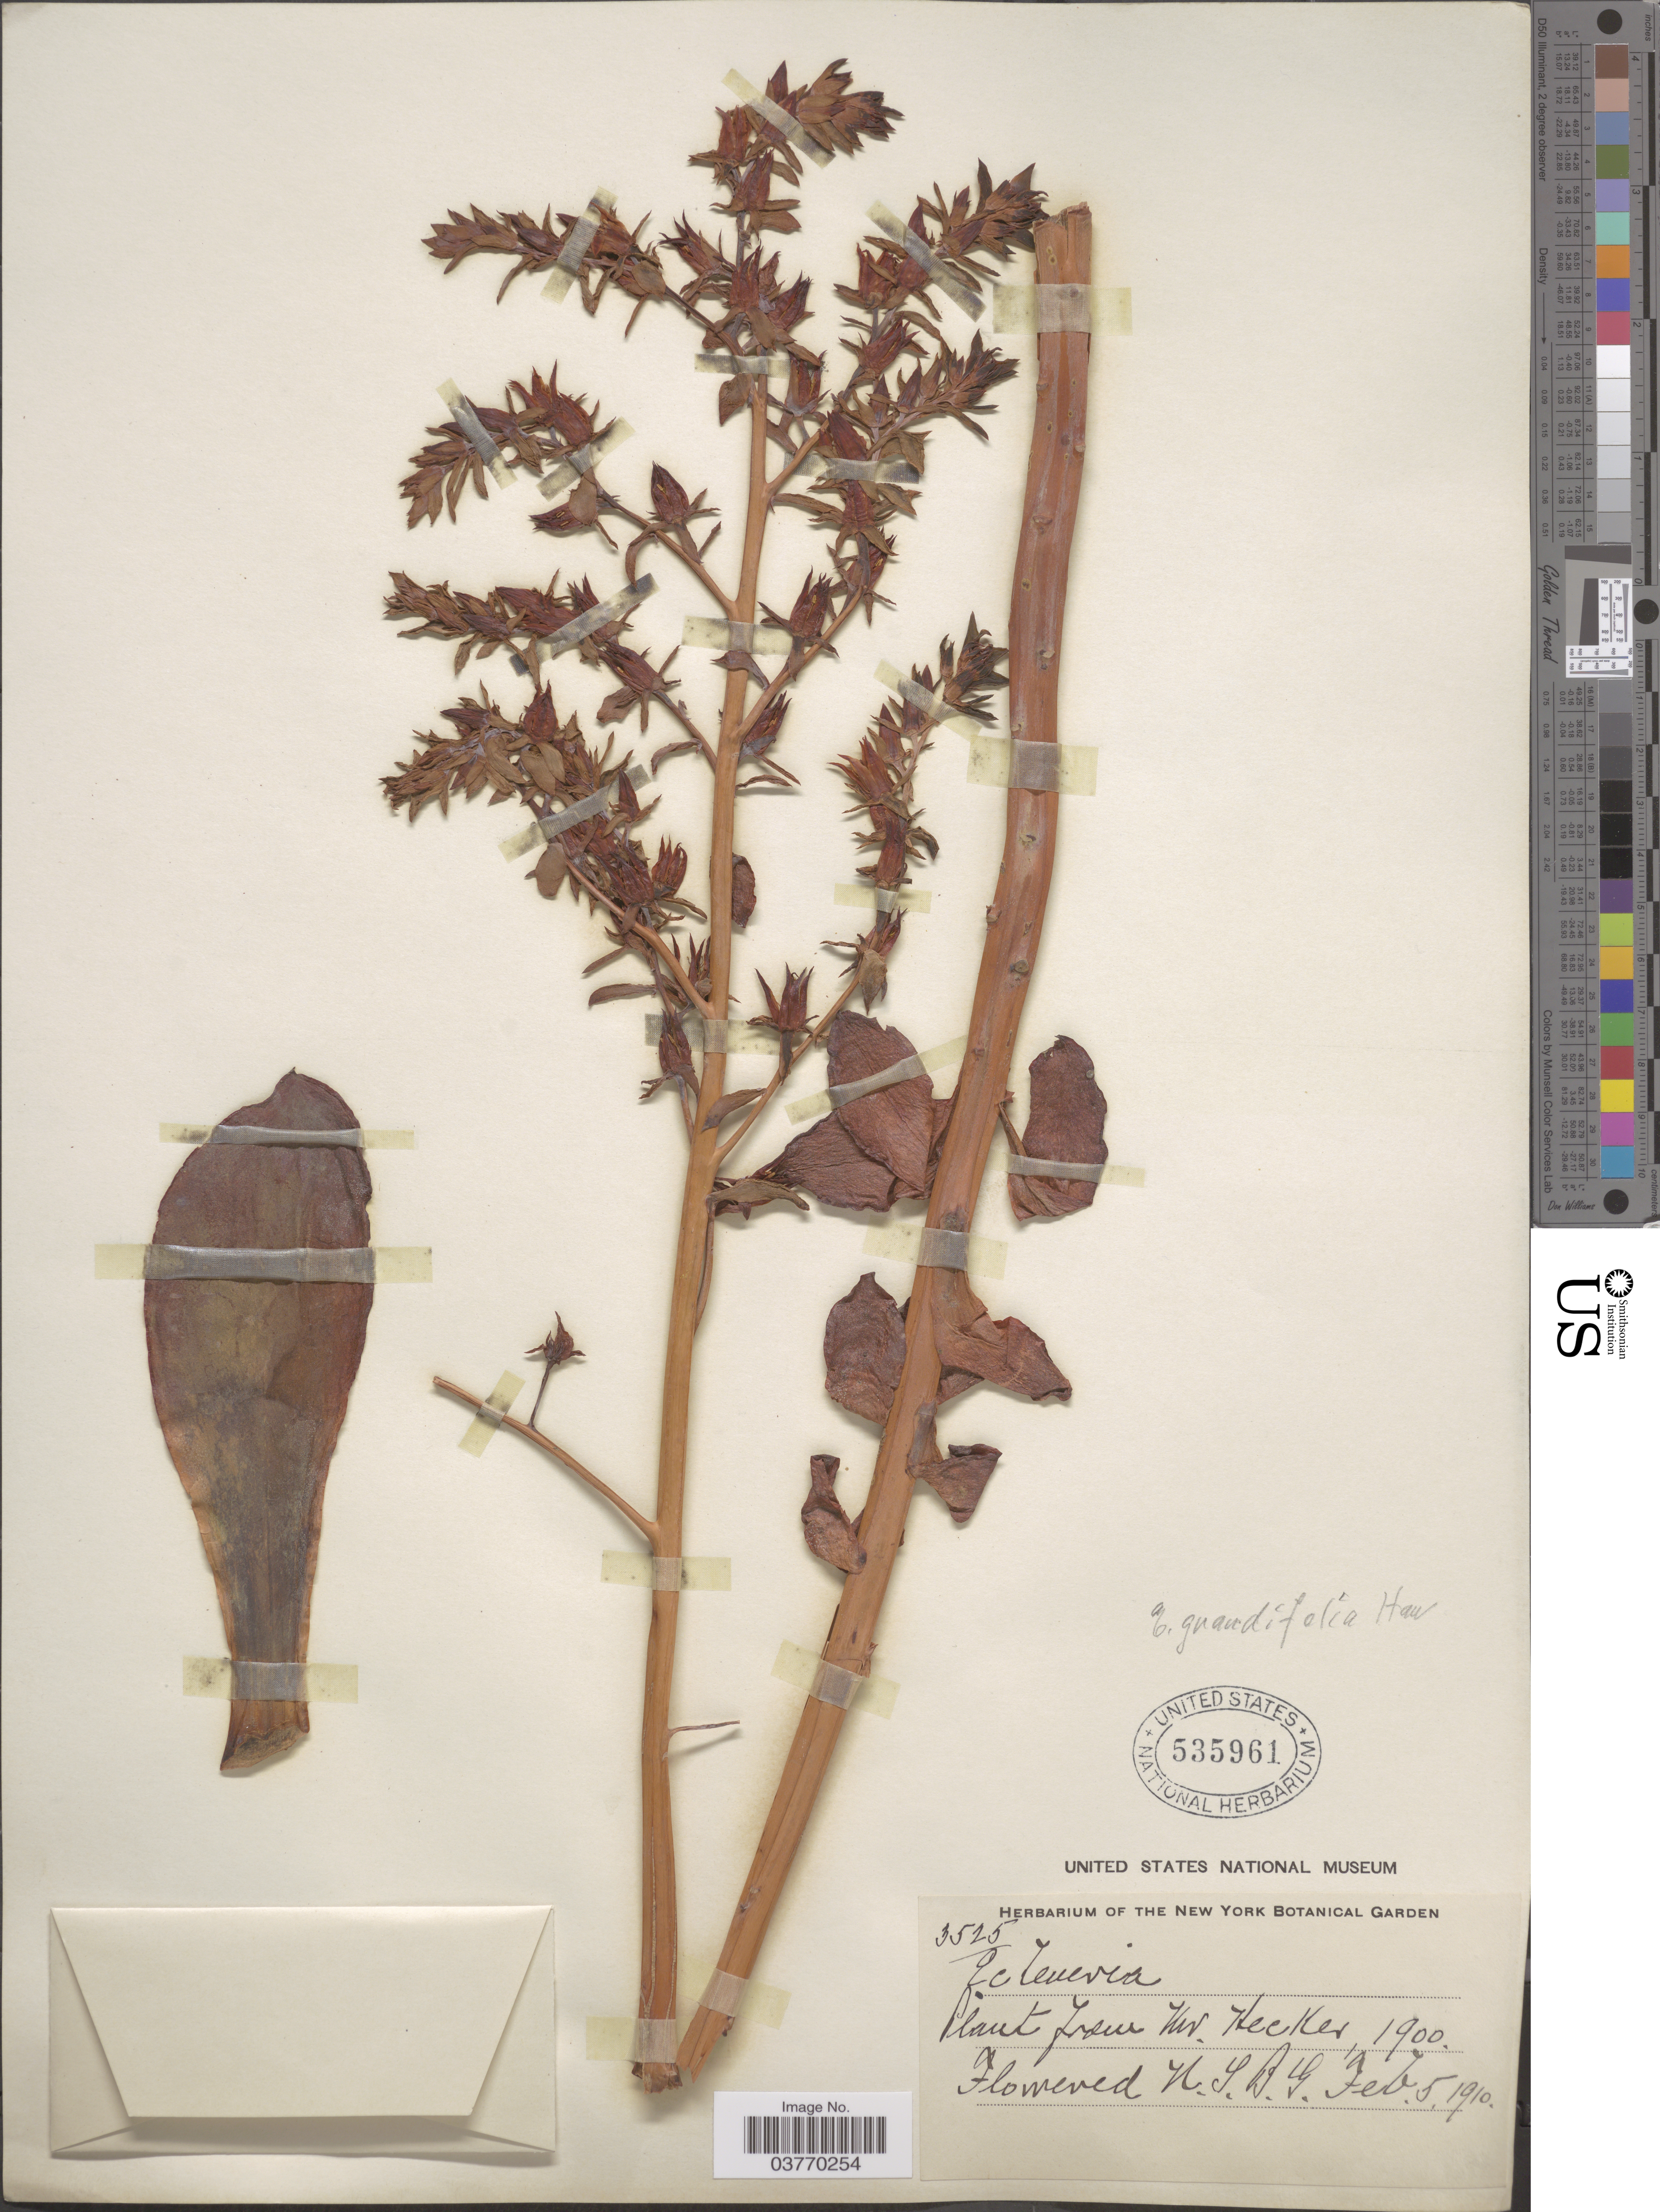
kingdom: Plantae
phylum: Tracheophyta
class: Magnoliopsida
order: Saxifragales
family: Crassulaceae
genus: Echeveria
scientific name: Echeveria grandifolia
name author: Haw.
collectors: New York Botanical Gardens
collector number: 3525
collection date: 1910-05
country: United States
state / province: New York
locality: N.Y.B.G.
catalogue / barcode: US 535961